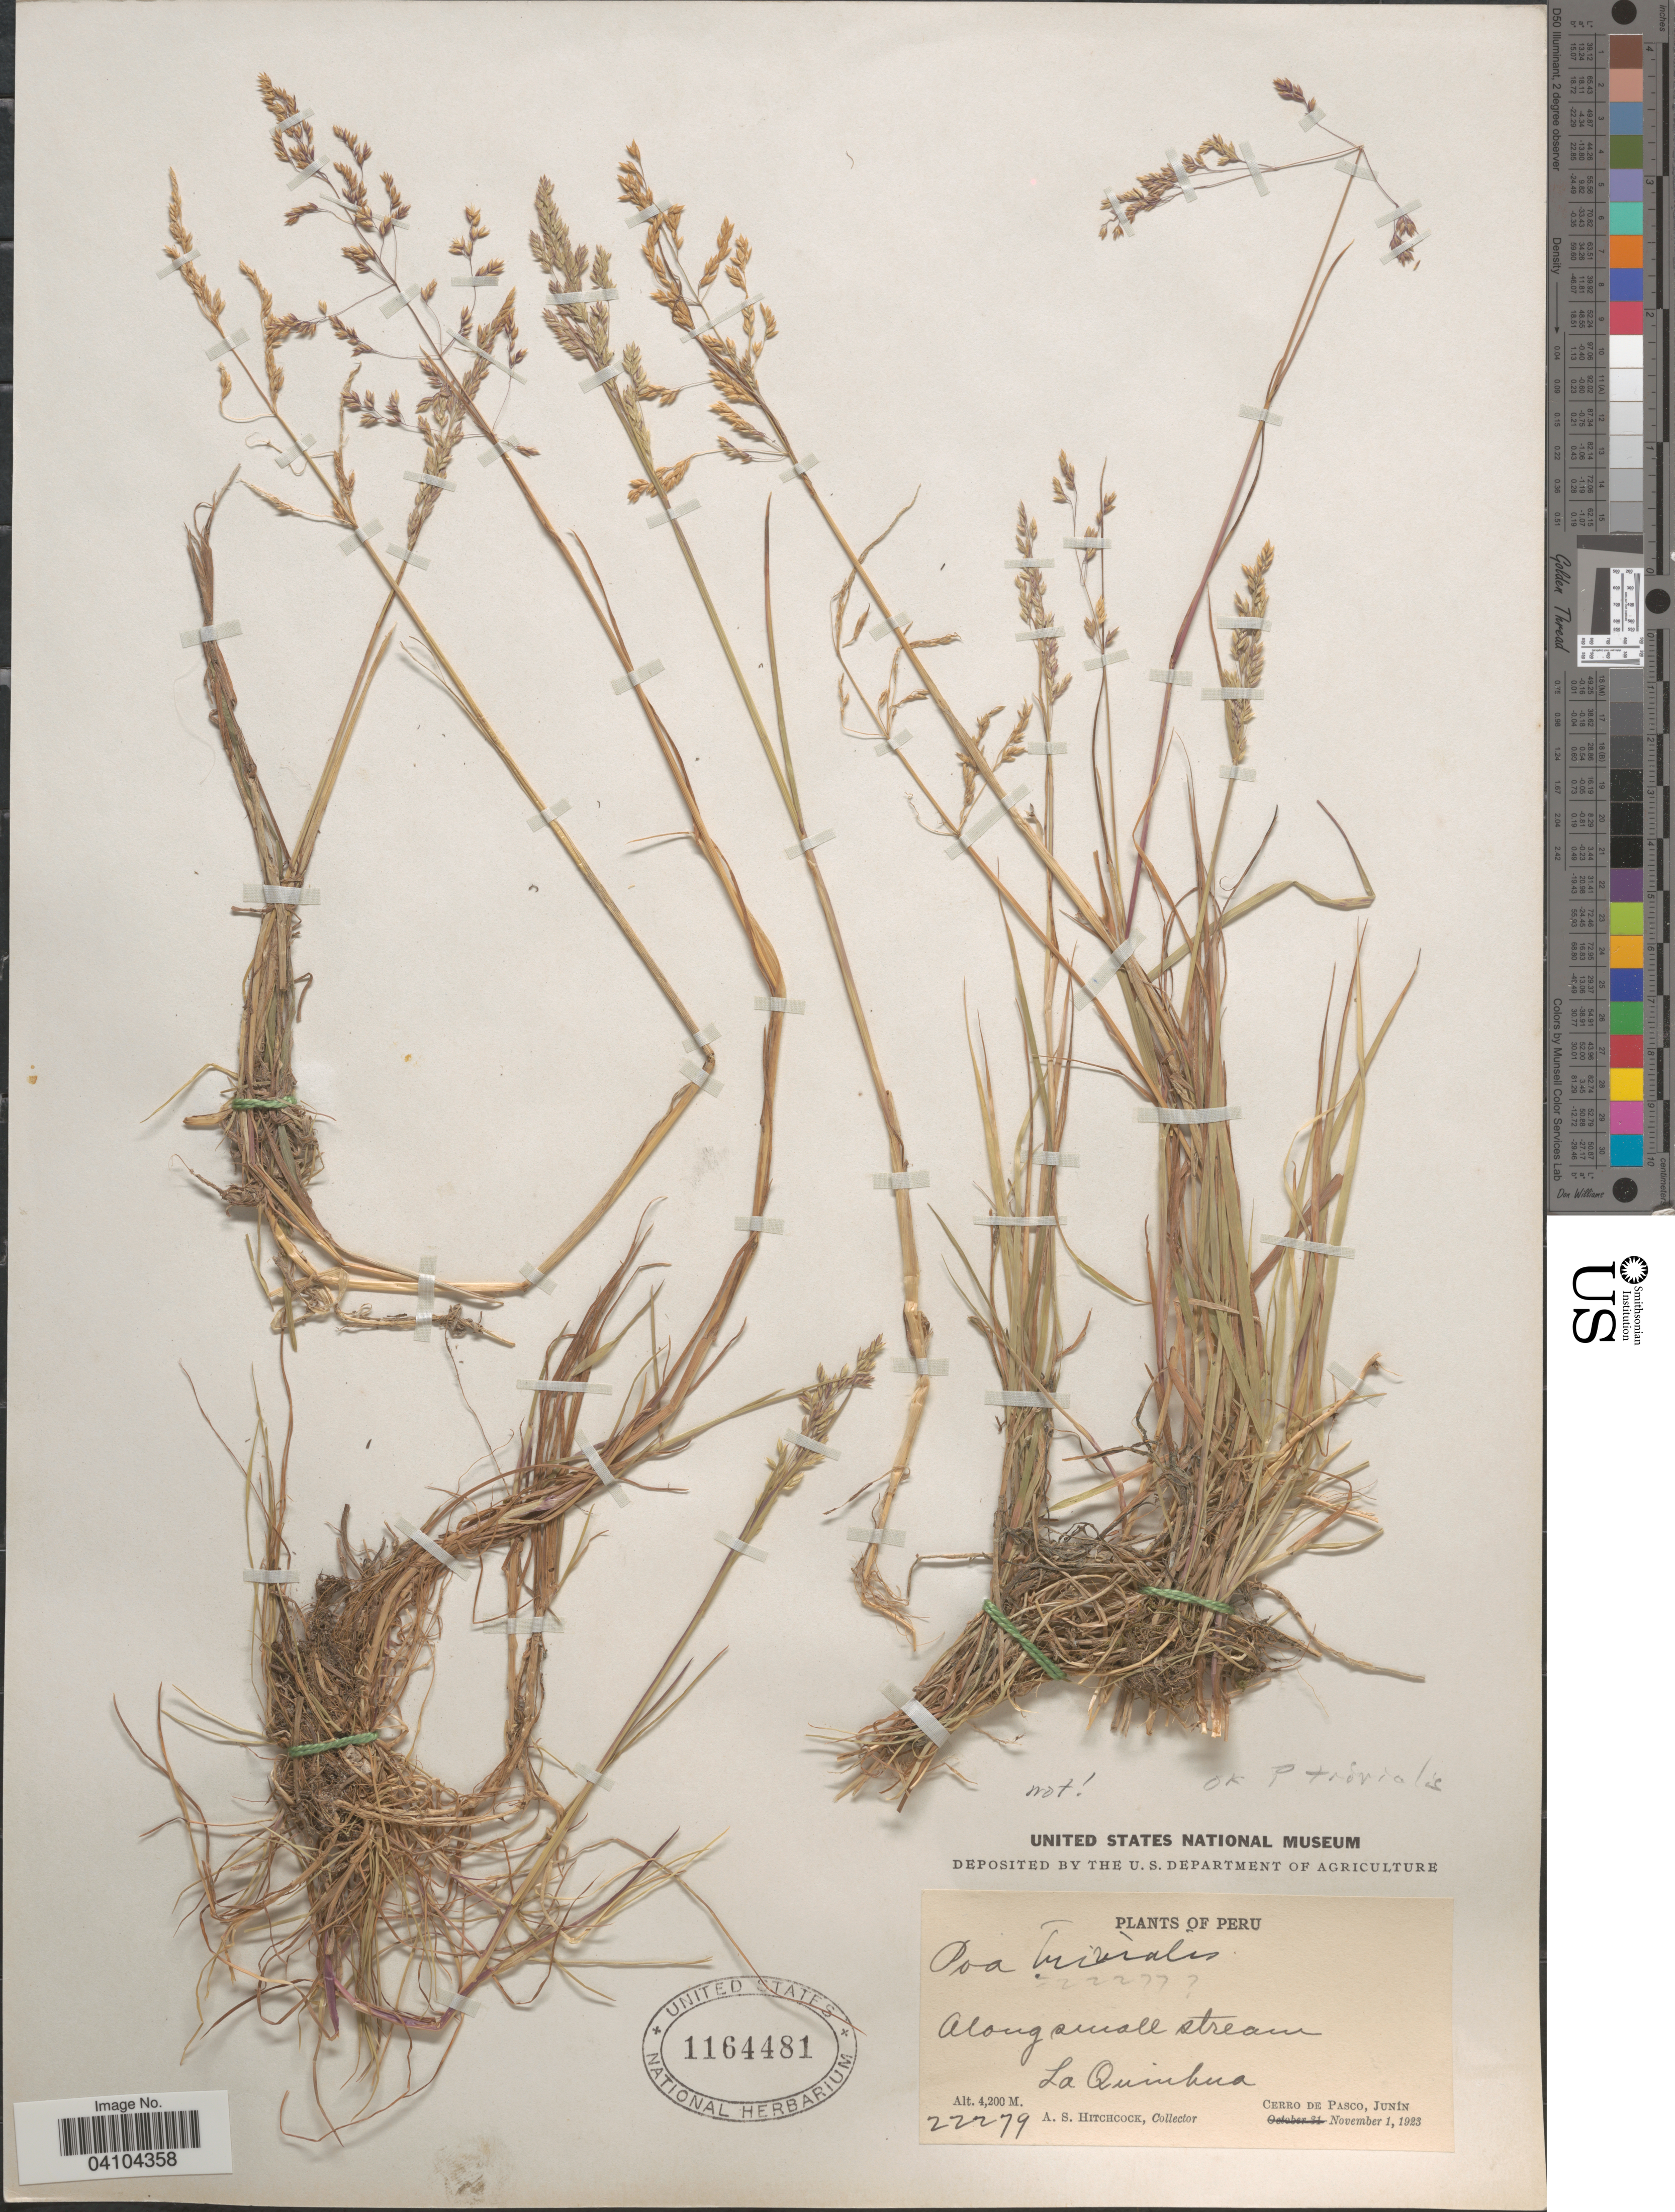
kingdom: Plantae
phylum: Tracheophyta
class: Liliopsida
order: Poales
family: Poaceae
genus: Poa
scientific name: Poa trivialis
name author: L.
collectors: A. S. Hitchcock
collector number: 22279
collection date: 1923-11-01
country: Peru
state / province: Junin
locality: La Quinhua. Cerro de Pasco.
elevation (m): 4200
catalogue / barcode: US 1164481